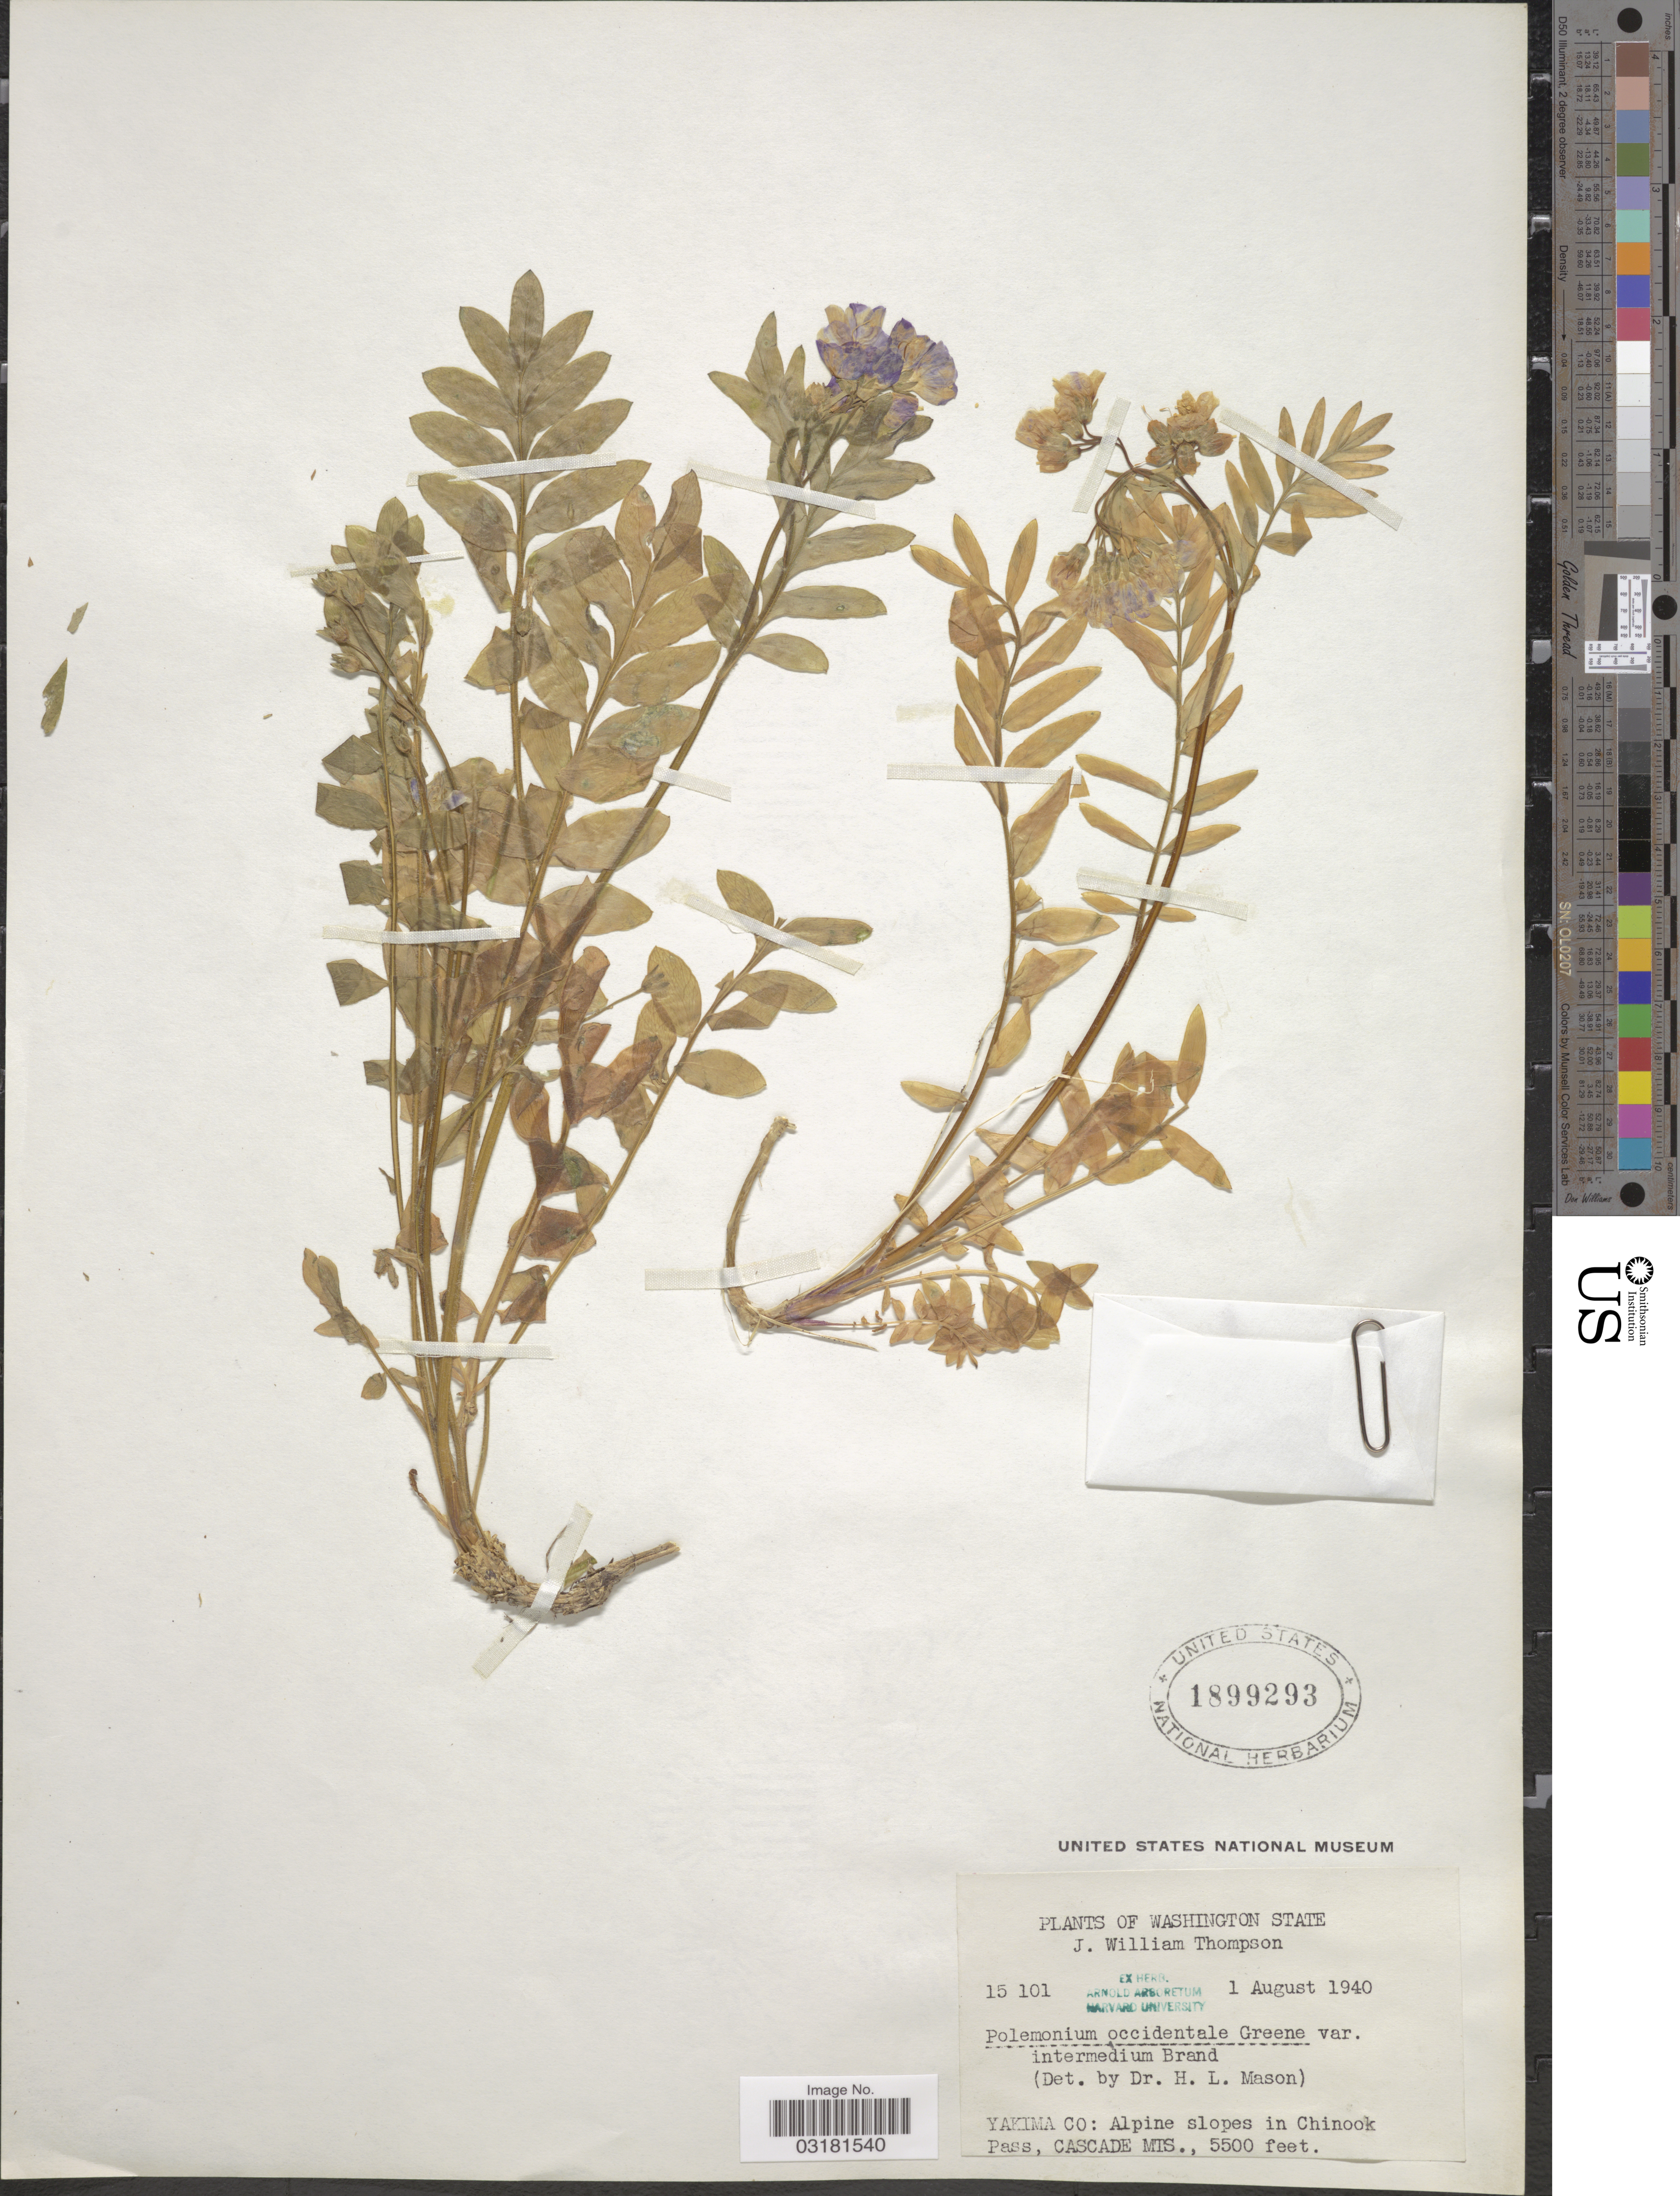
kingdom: Plantae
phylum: Tracheophyta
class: Magnoliopsida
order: Ericales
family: Polemoniaceae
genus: Polemonium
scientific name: Polemonium occidentale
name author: Greene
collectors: J. W. Thompson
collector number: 15101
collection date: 1940-08-01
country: United States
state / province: Washington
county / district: Yakima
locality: Yakima Co: Alpine slopes in Chinook Pass, Cascade Mts.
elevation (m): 1676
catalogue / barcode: US 1899293